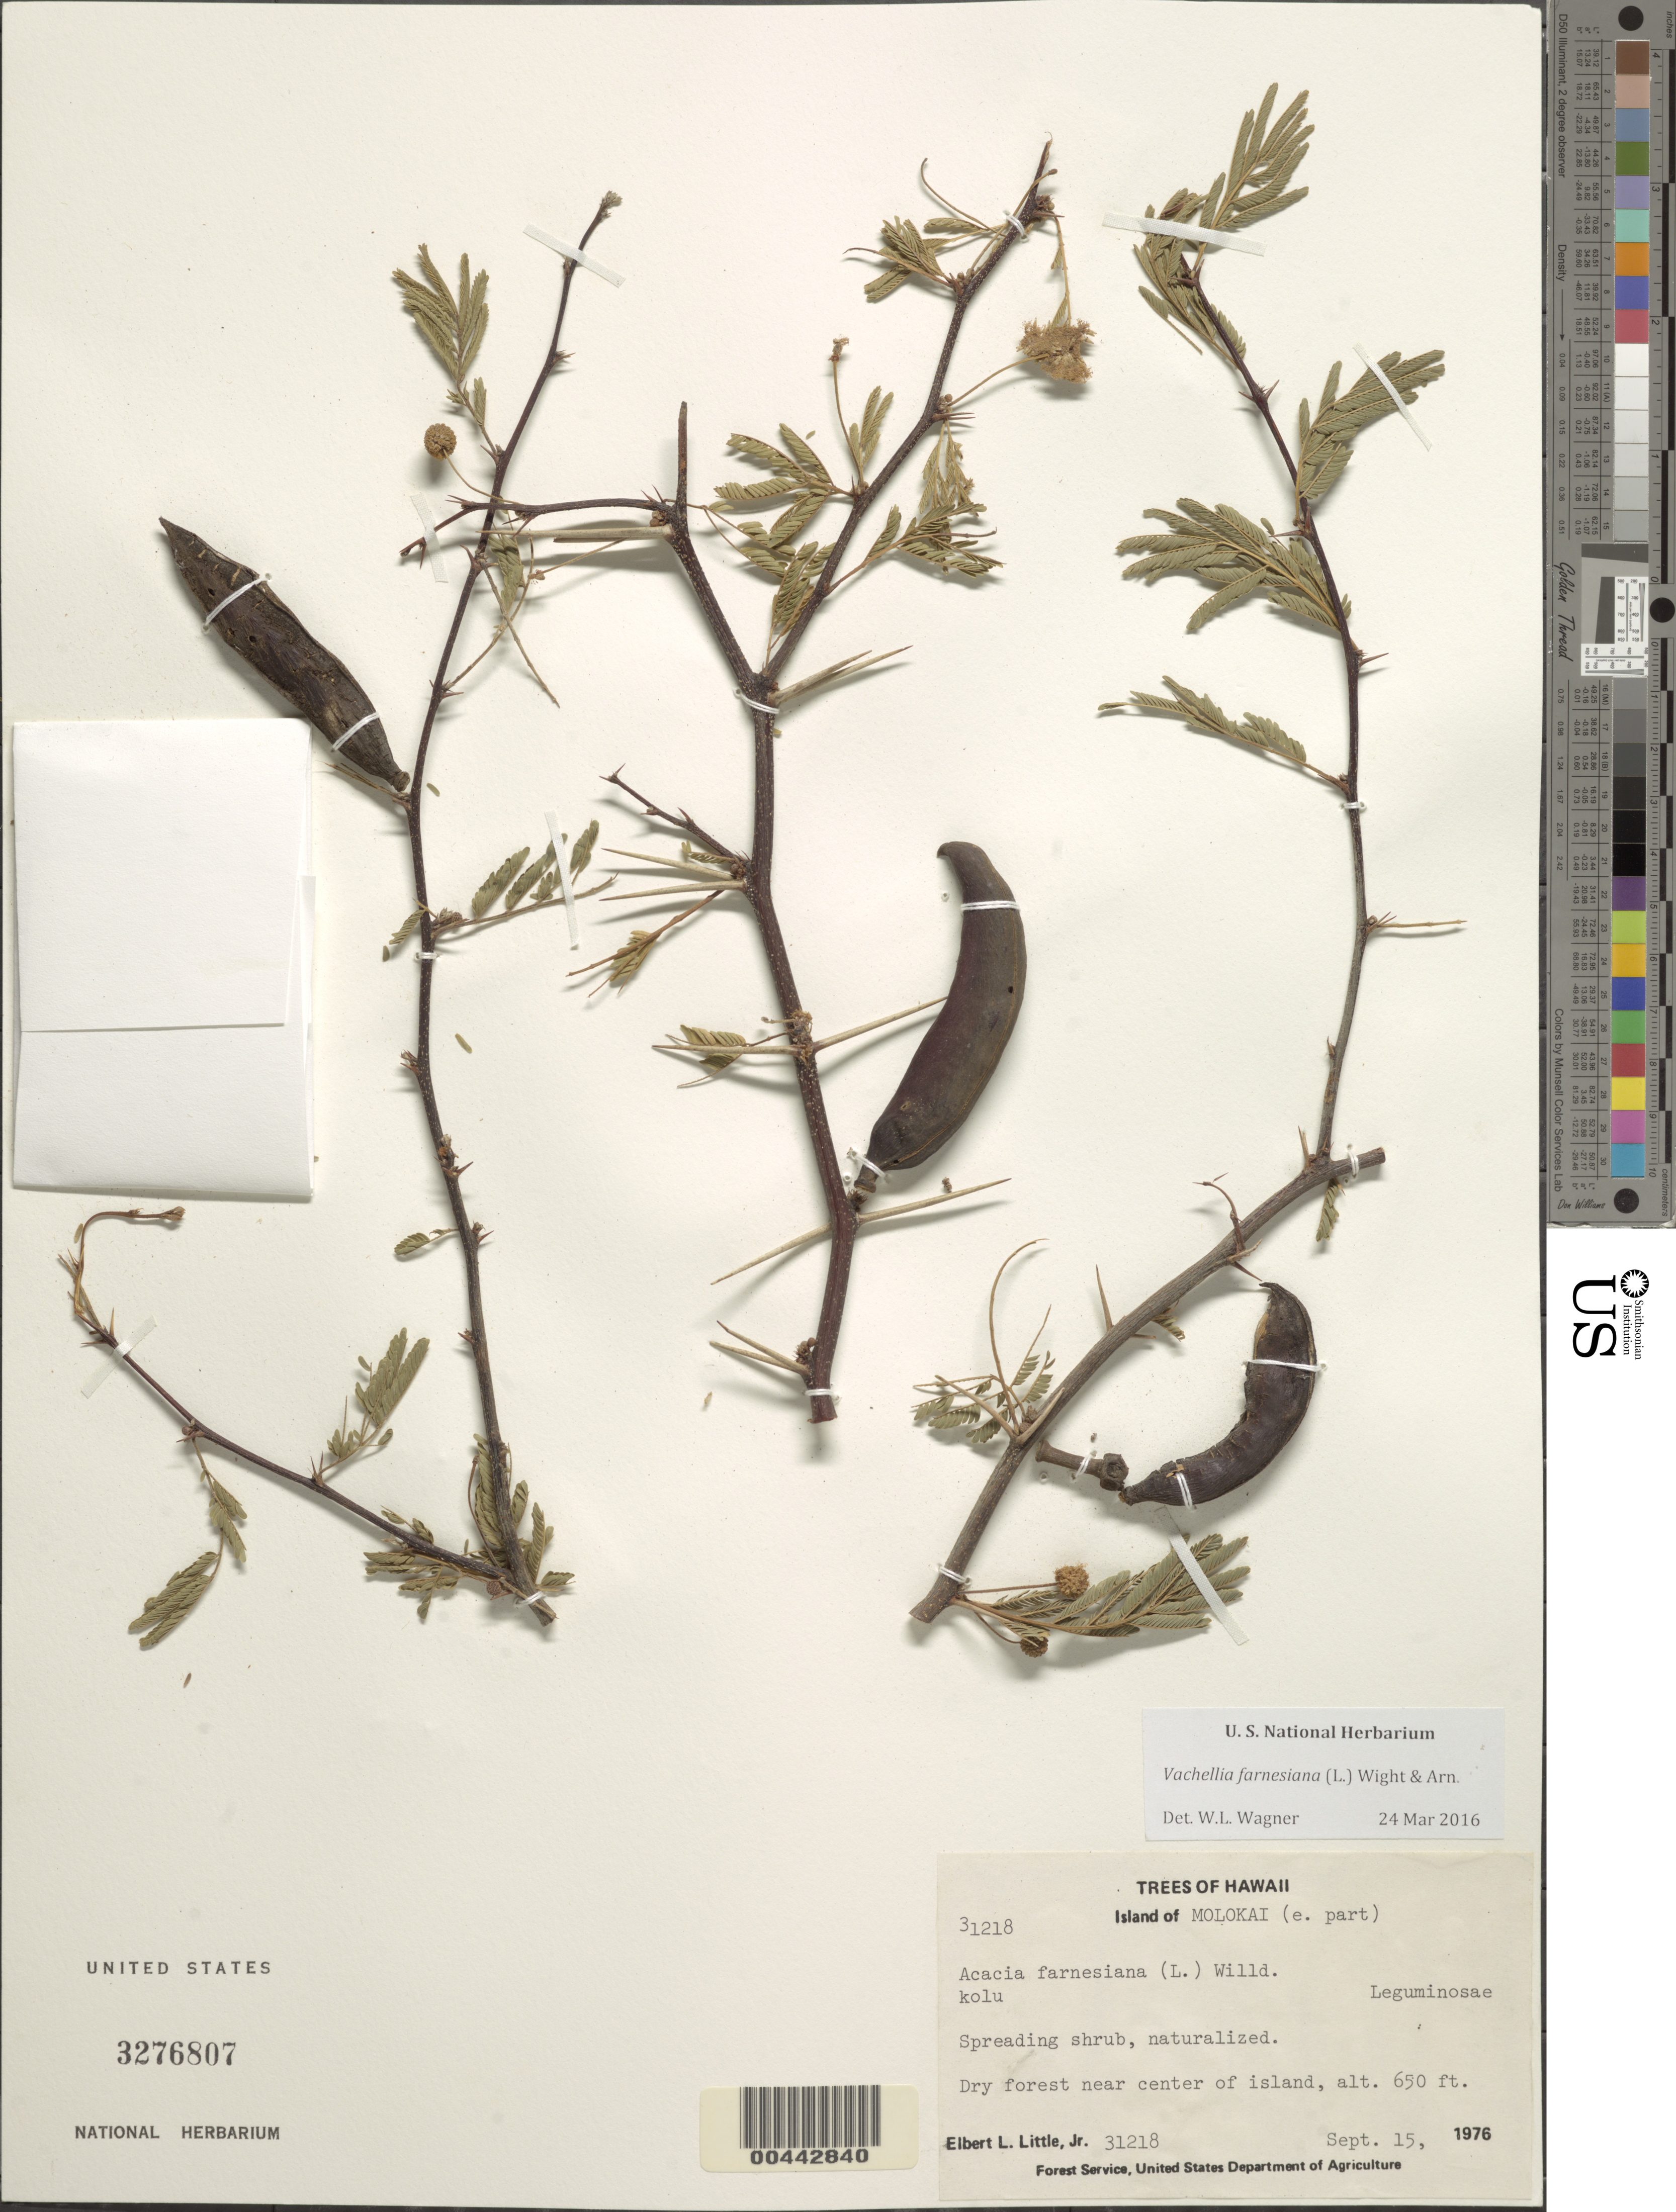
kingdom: Plantae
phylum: Tracheophyta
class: Magnoliopsida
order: Fabales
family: Fabaceae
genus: Vachellia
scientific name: Vachellia farnesiana var. farnesiana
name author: (L.) Wight & Arn.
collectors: E. L. Little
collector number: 31218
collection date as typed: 15 Sep 1976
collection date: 1976-09-15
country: United States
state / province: Hawaii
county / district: Maui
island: Moloka'i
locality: East part of Molokai, near center of island.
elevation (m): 198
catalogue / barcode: US 3276807